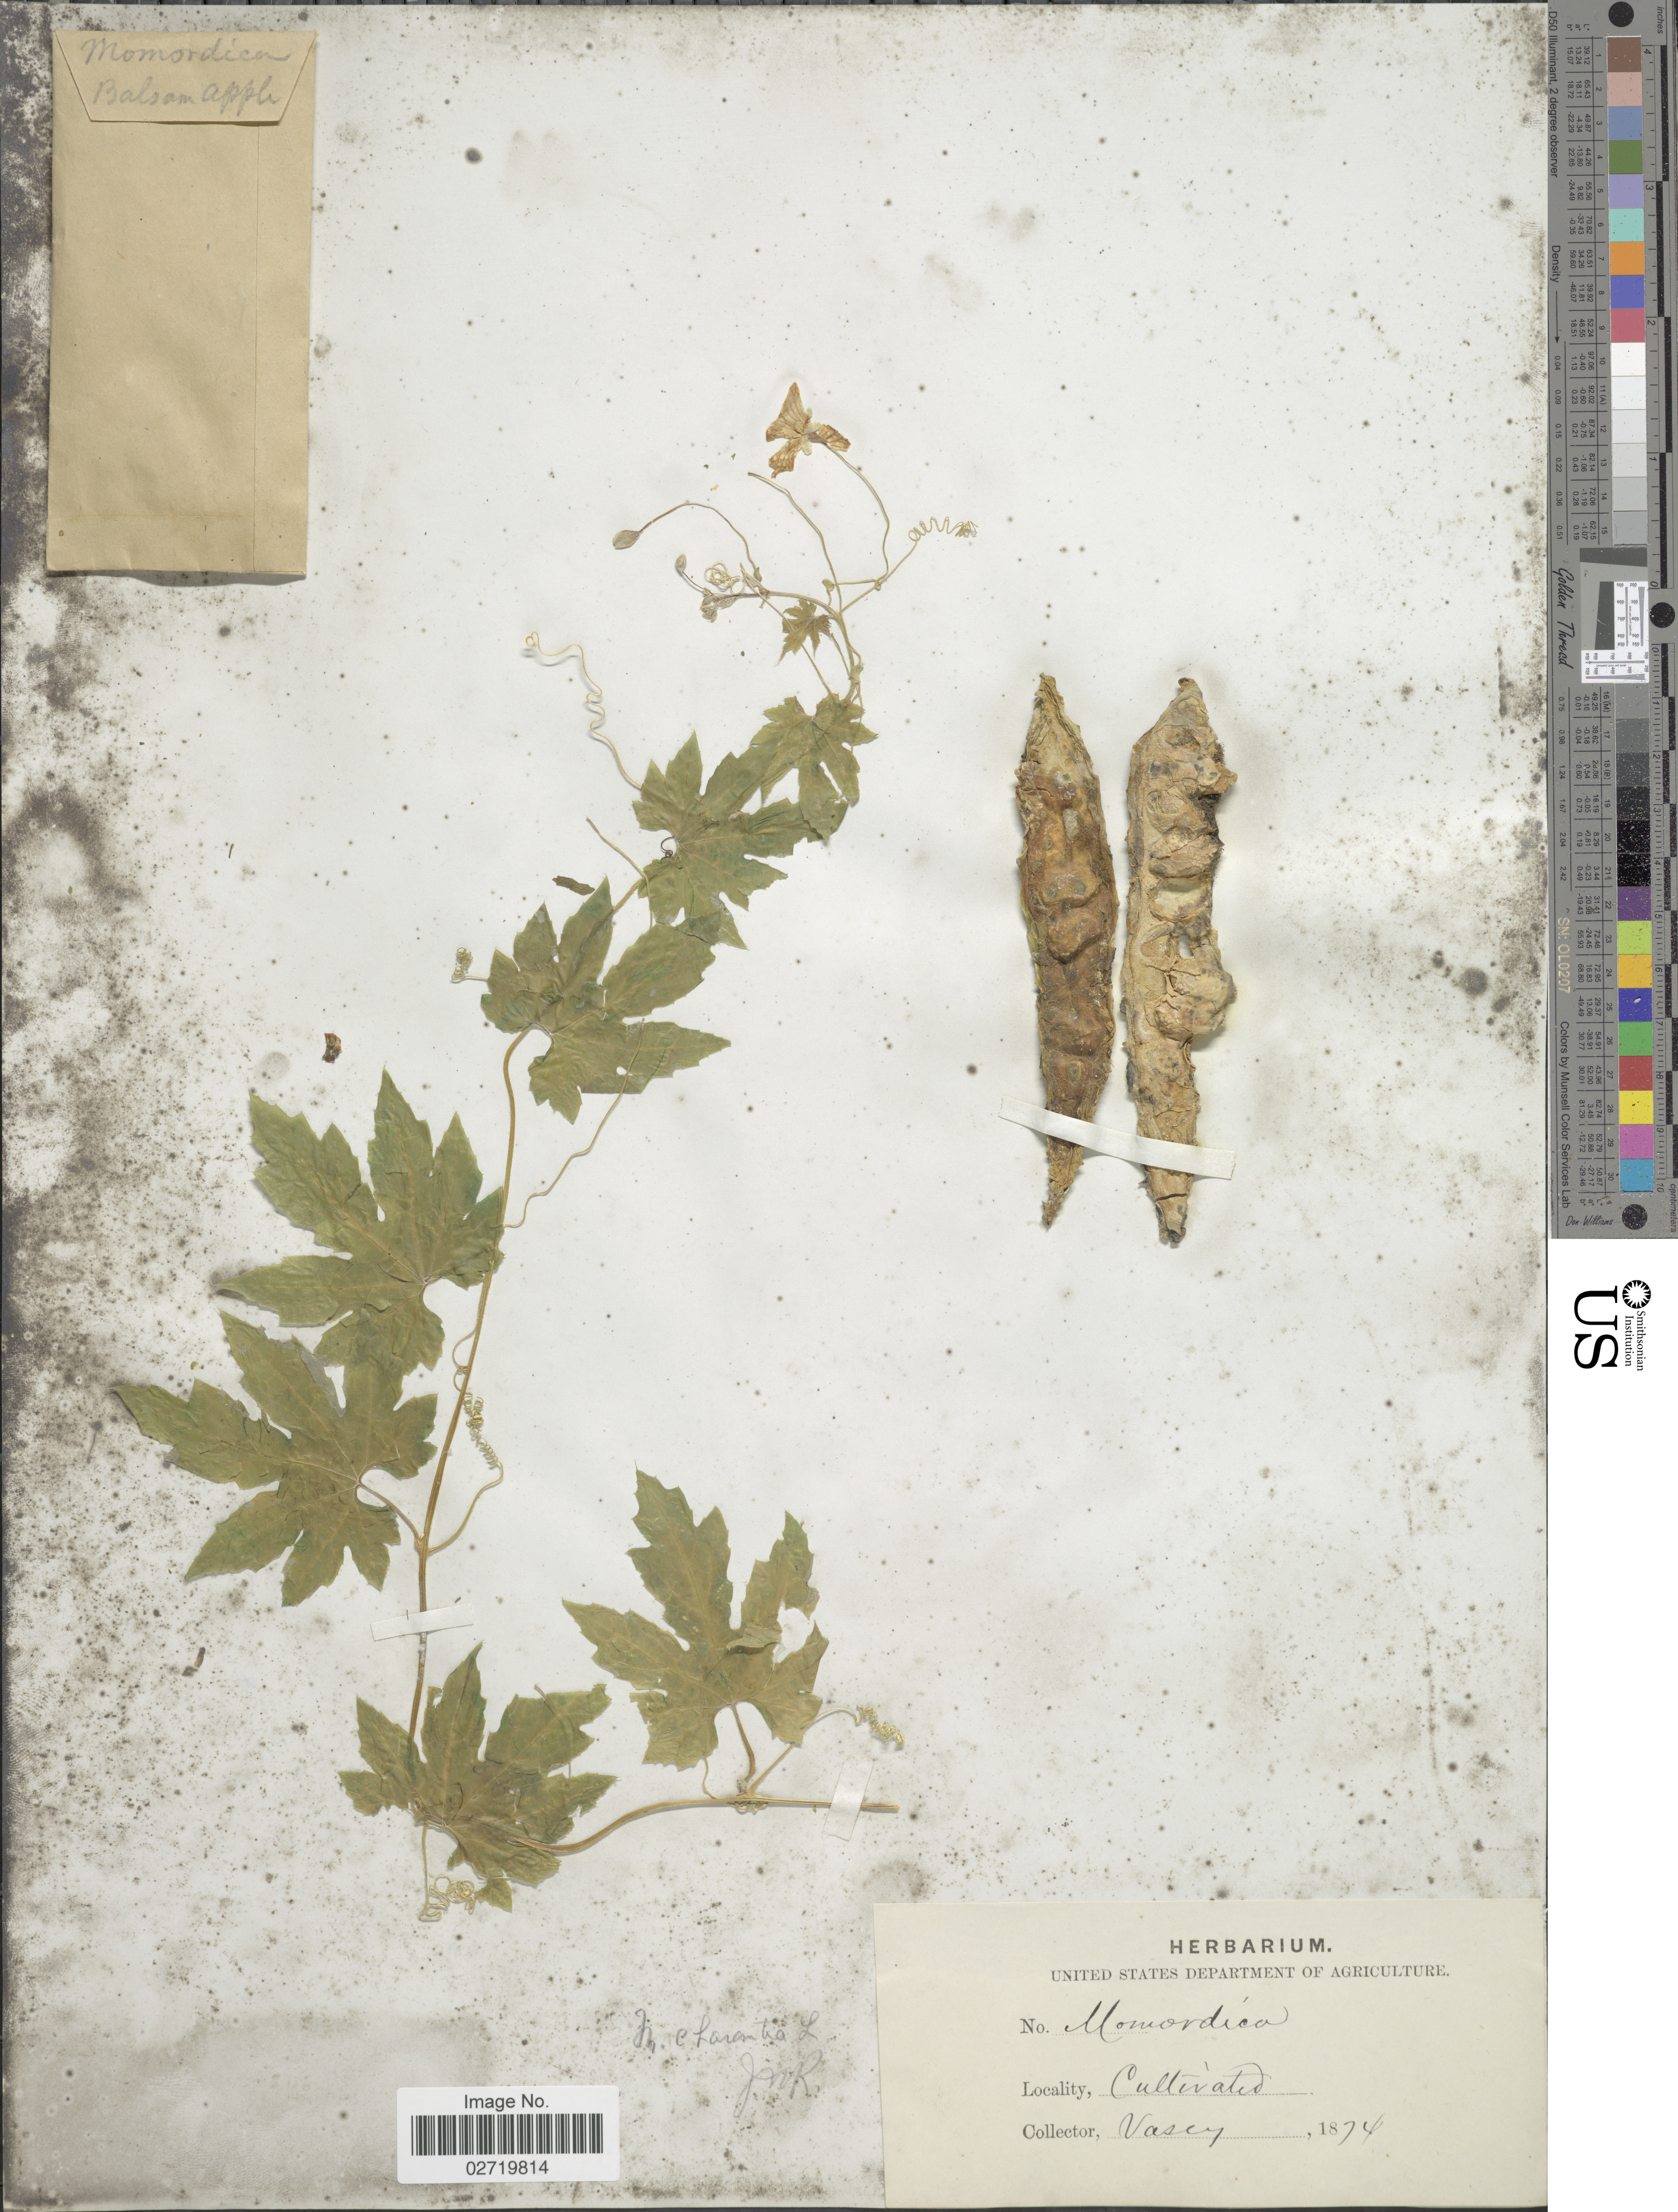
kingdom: Plantae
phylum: Tracheophyta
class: Magnoliopsida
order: Cucurbitales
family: Cucurbitaceae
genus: Momordica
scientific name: Momordica charantia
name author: L.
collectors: Vasey, --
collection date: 1874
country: United States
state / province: District of Columbia